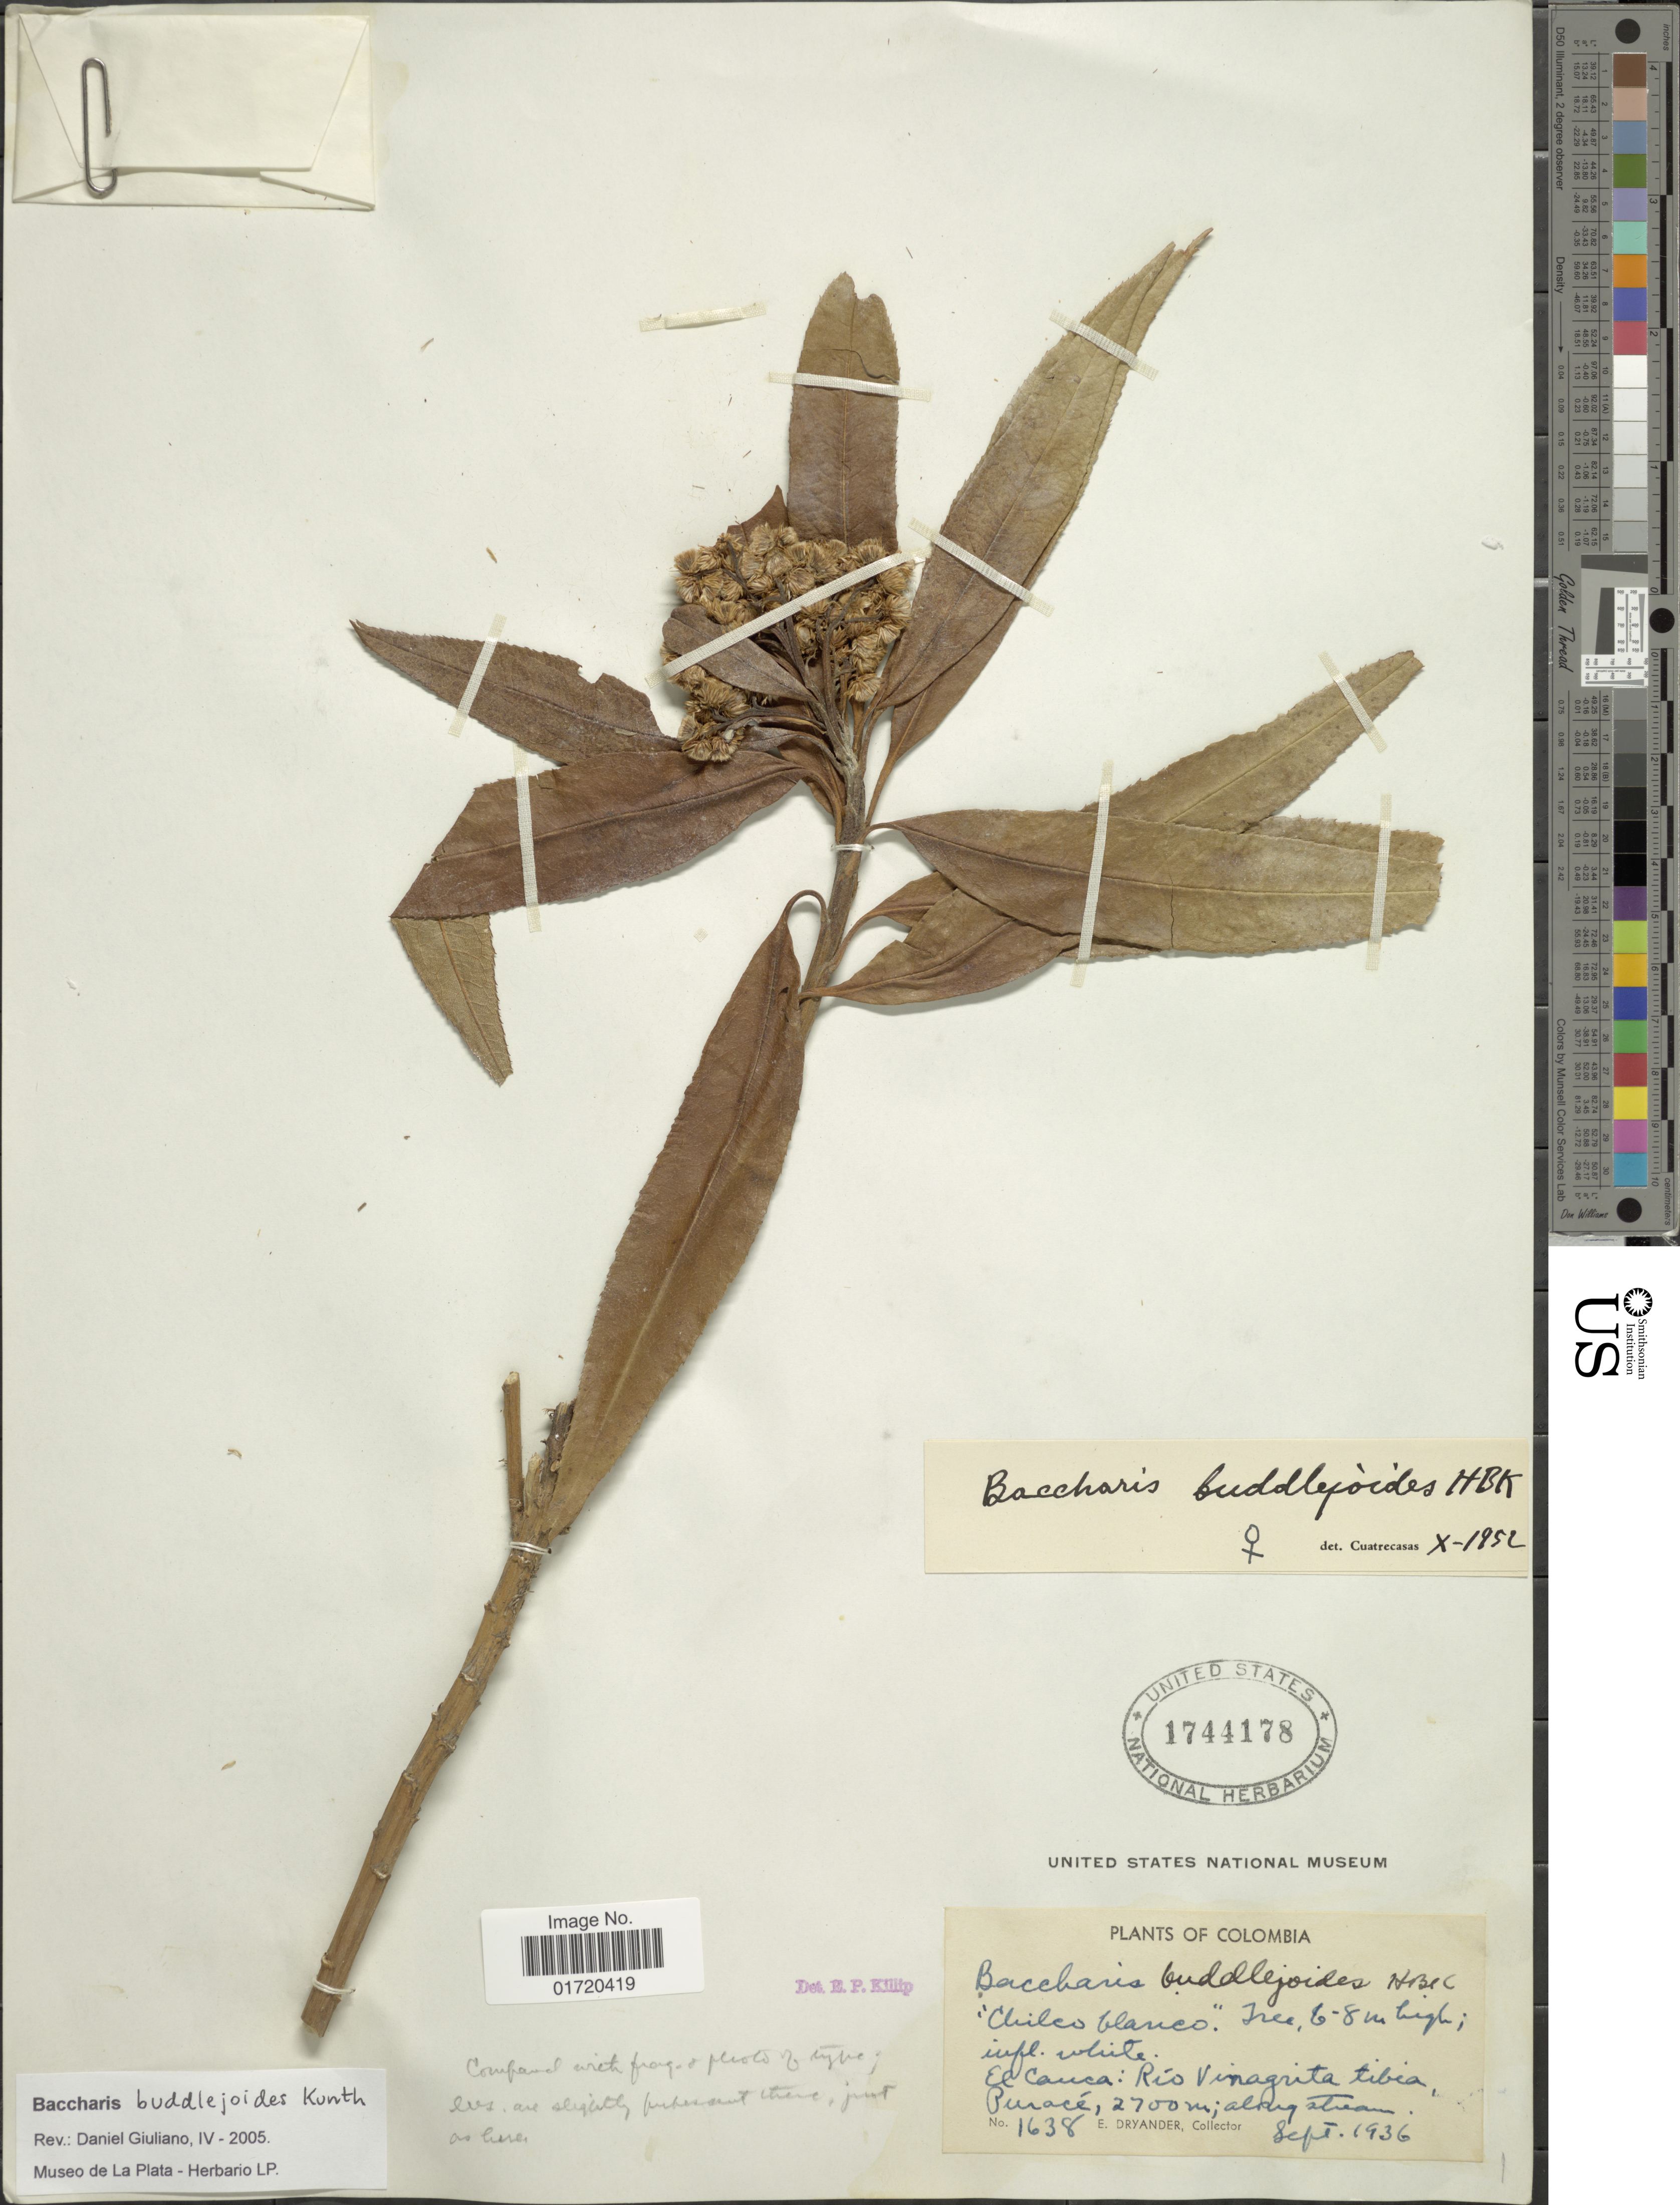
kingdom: Plantae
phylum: Tracheophyta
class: Magnoliopsida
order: Asterales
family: Asteraceae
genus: Baccharis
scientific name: Baccharis buddlejoides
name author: Kunth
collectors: E. Dryander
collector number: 1638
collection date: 1936-09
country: Colombia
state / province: Cauca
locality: Rio Vinagrita tibia Puracé.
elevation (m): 2700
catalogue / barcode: US 1744178